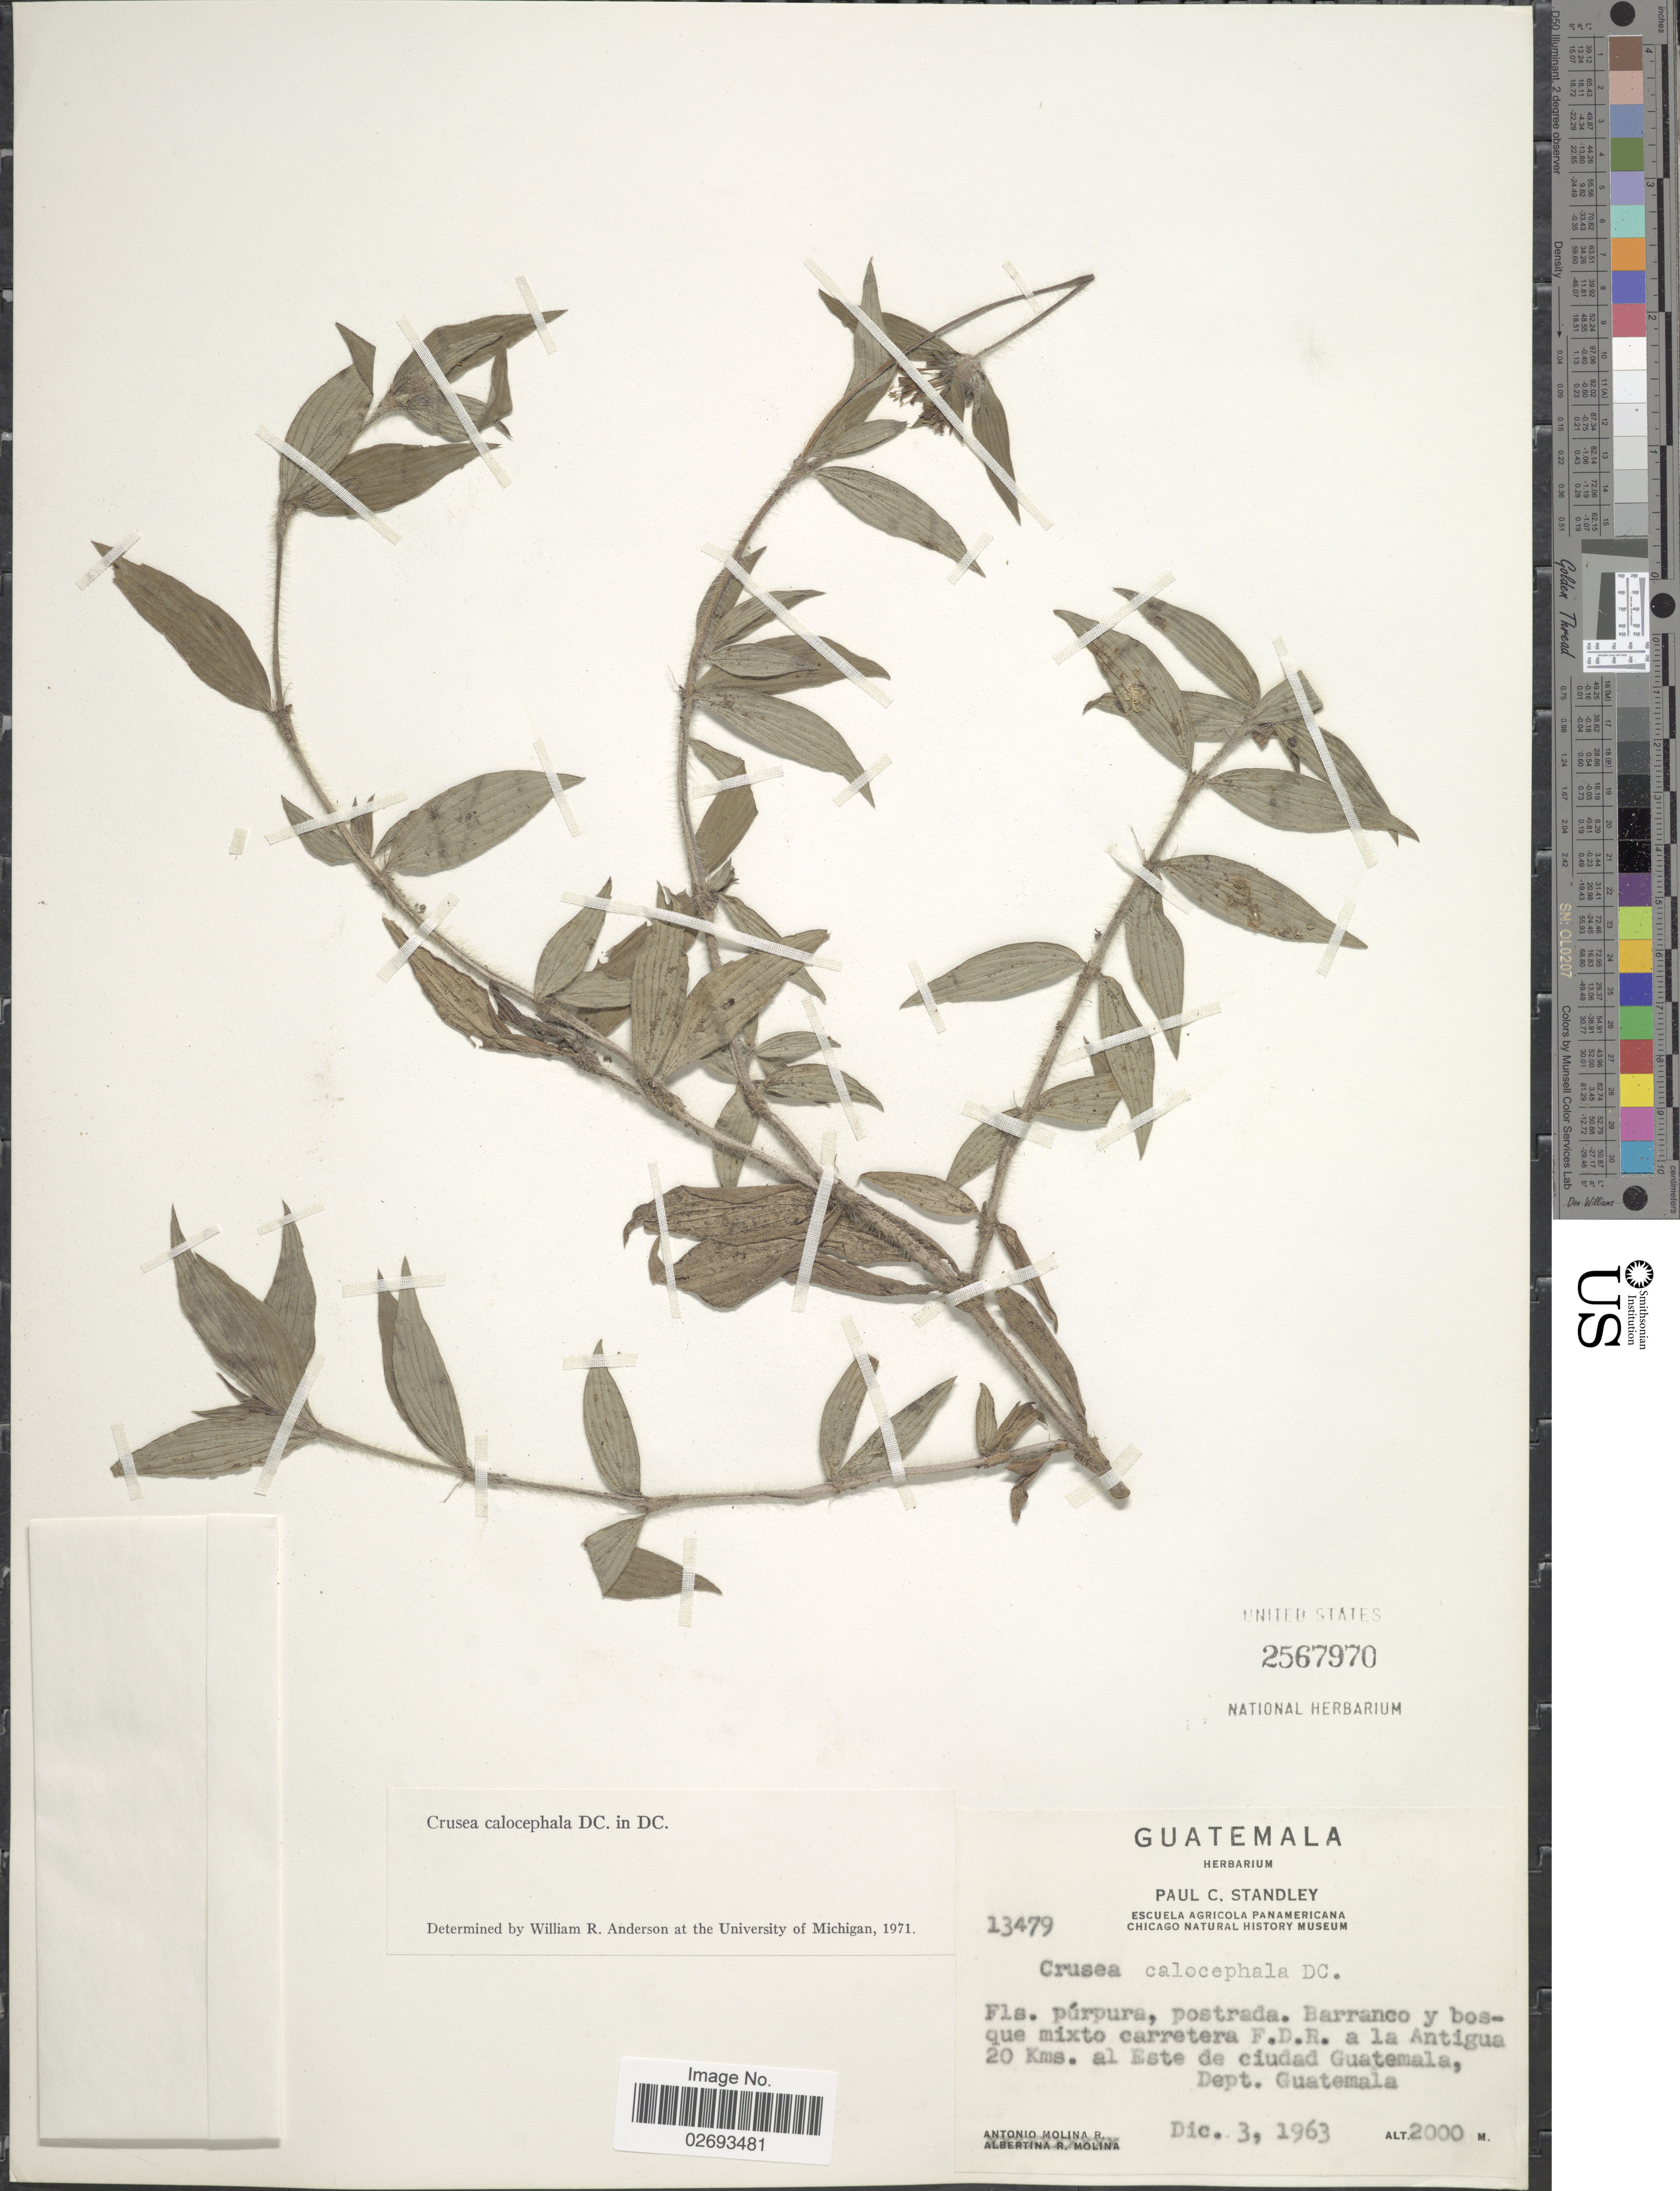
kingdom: Plantae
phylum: Tracheophyta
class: Magnoliopsida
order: Gentianales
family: Rubiaceae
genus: Crusea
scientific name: Crusea calocephala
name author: DC.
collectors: A. Molina R.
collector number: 13479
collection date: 1963-12-03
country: Guatemala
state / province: Guatemala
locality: Carretera F.D.R. a la Antigua 20 Kms. al Este de cuidad Guatemala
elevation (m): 2000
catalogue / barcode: US 2567970